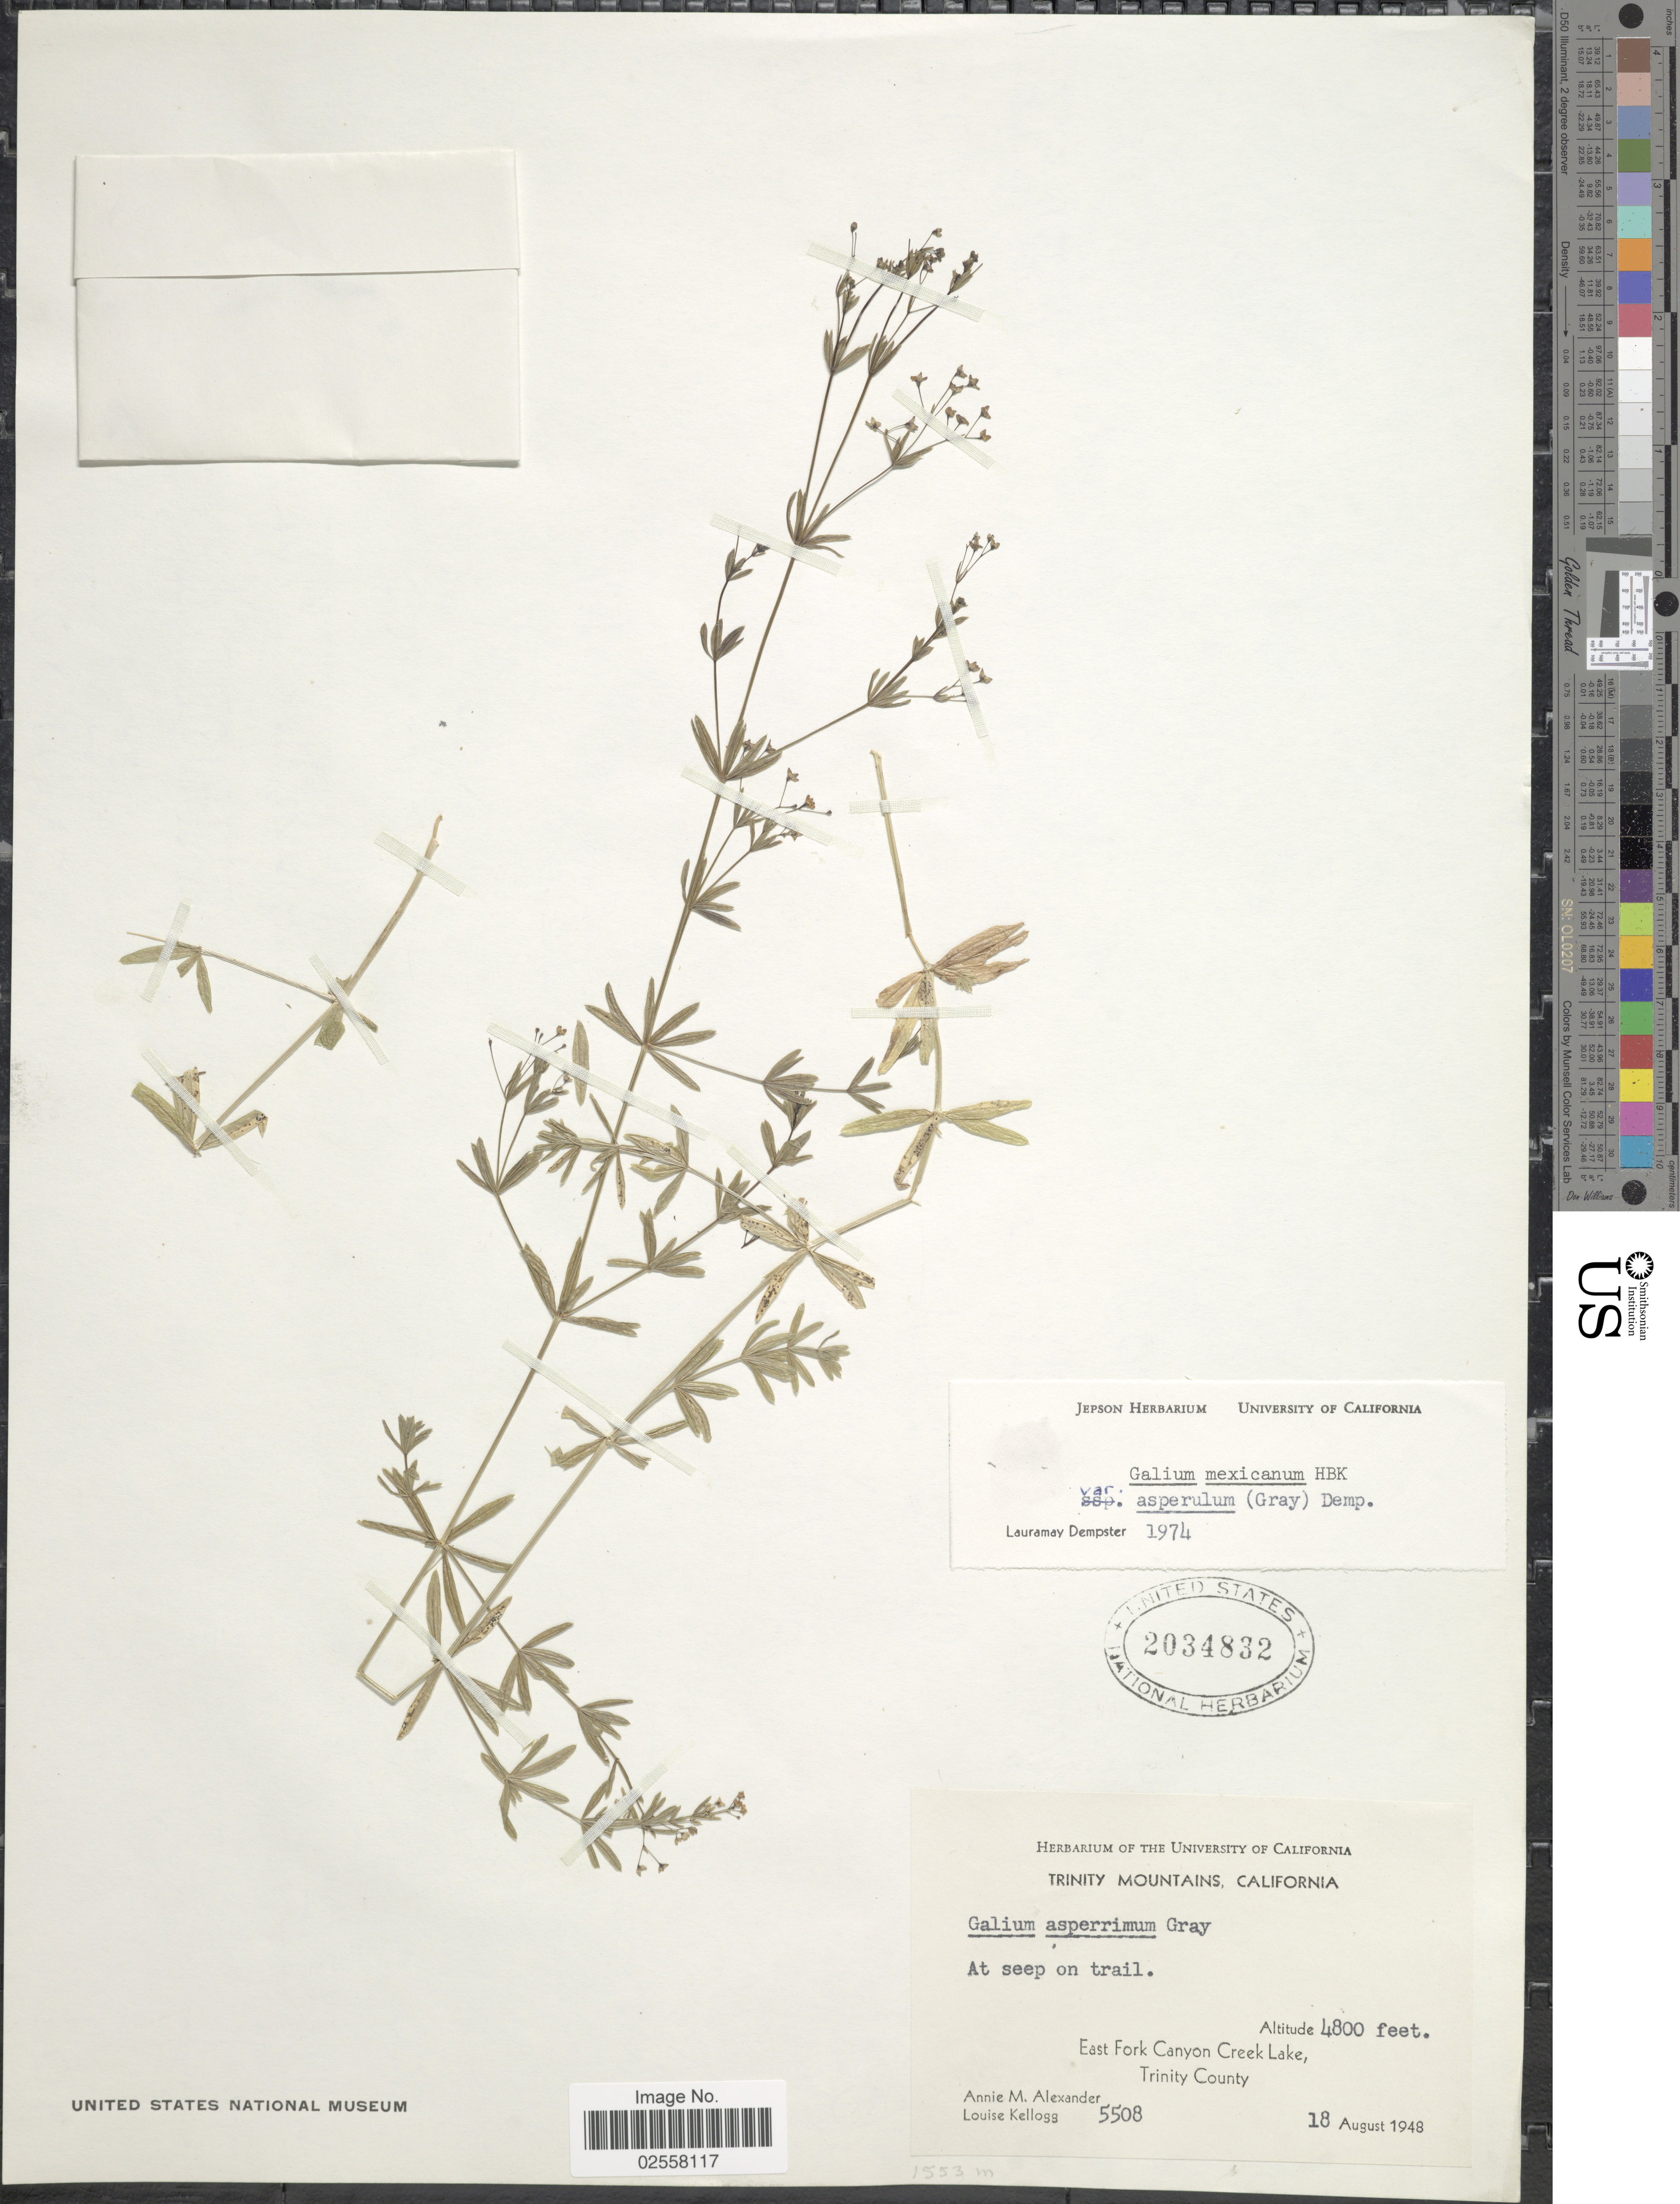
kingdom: Plantae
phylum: Tracheophyta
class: Magnoliopsida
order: Gentianales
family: Rubiaceae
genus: Galium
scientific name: Galium mexicanum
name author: Kunth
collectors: A. M. Alexander & L. Kellogg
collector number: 5508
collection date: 1948-08-18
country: United States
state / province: California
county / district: Trinity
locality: Trinity Mountains, East Fork Canyon Creek Lake, Trinity County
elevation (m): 1463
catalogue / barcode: US 2034832